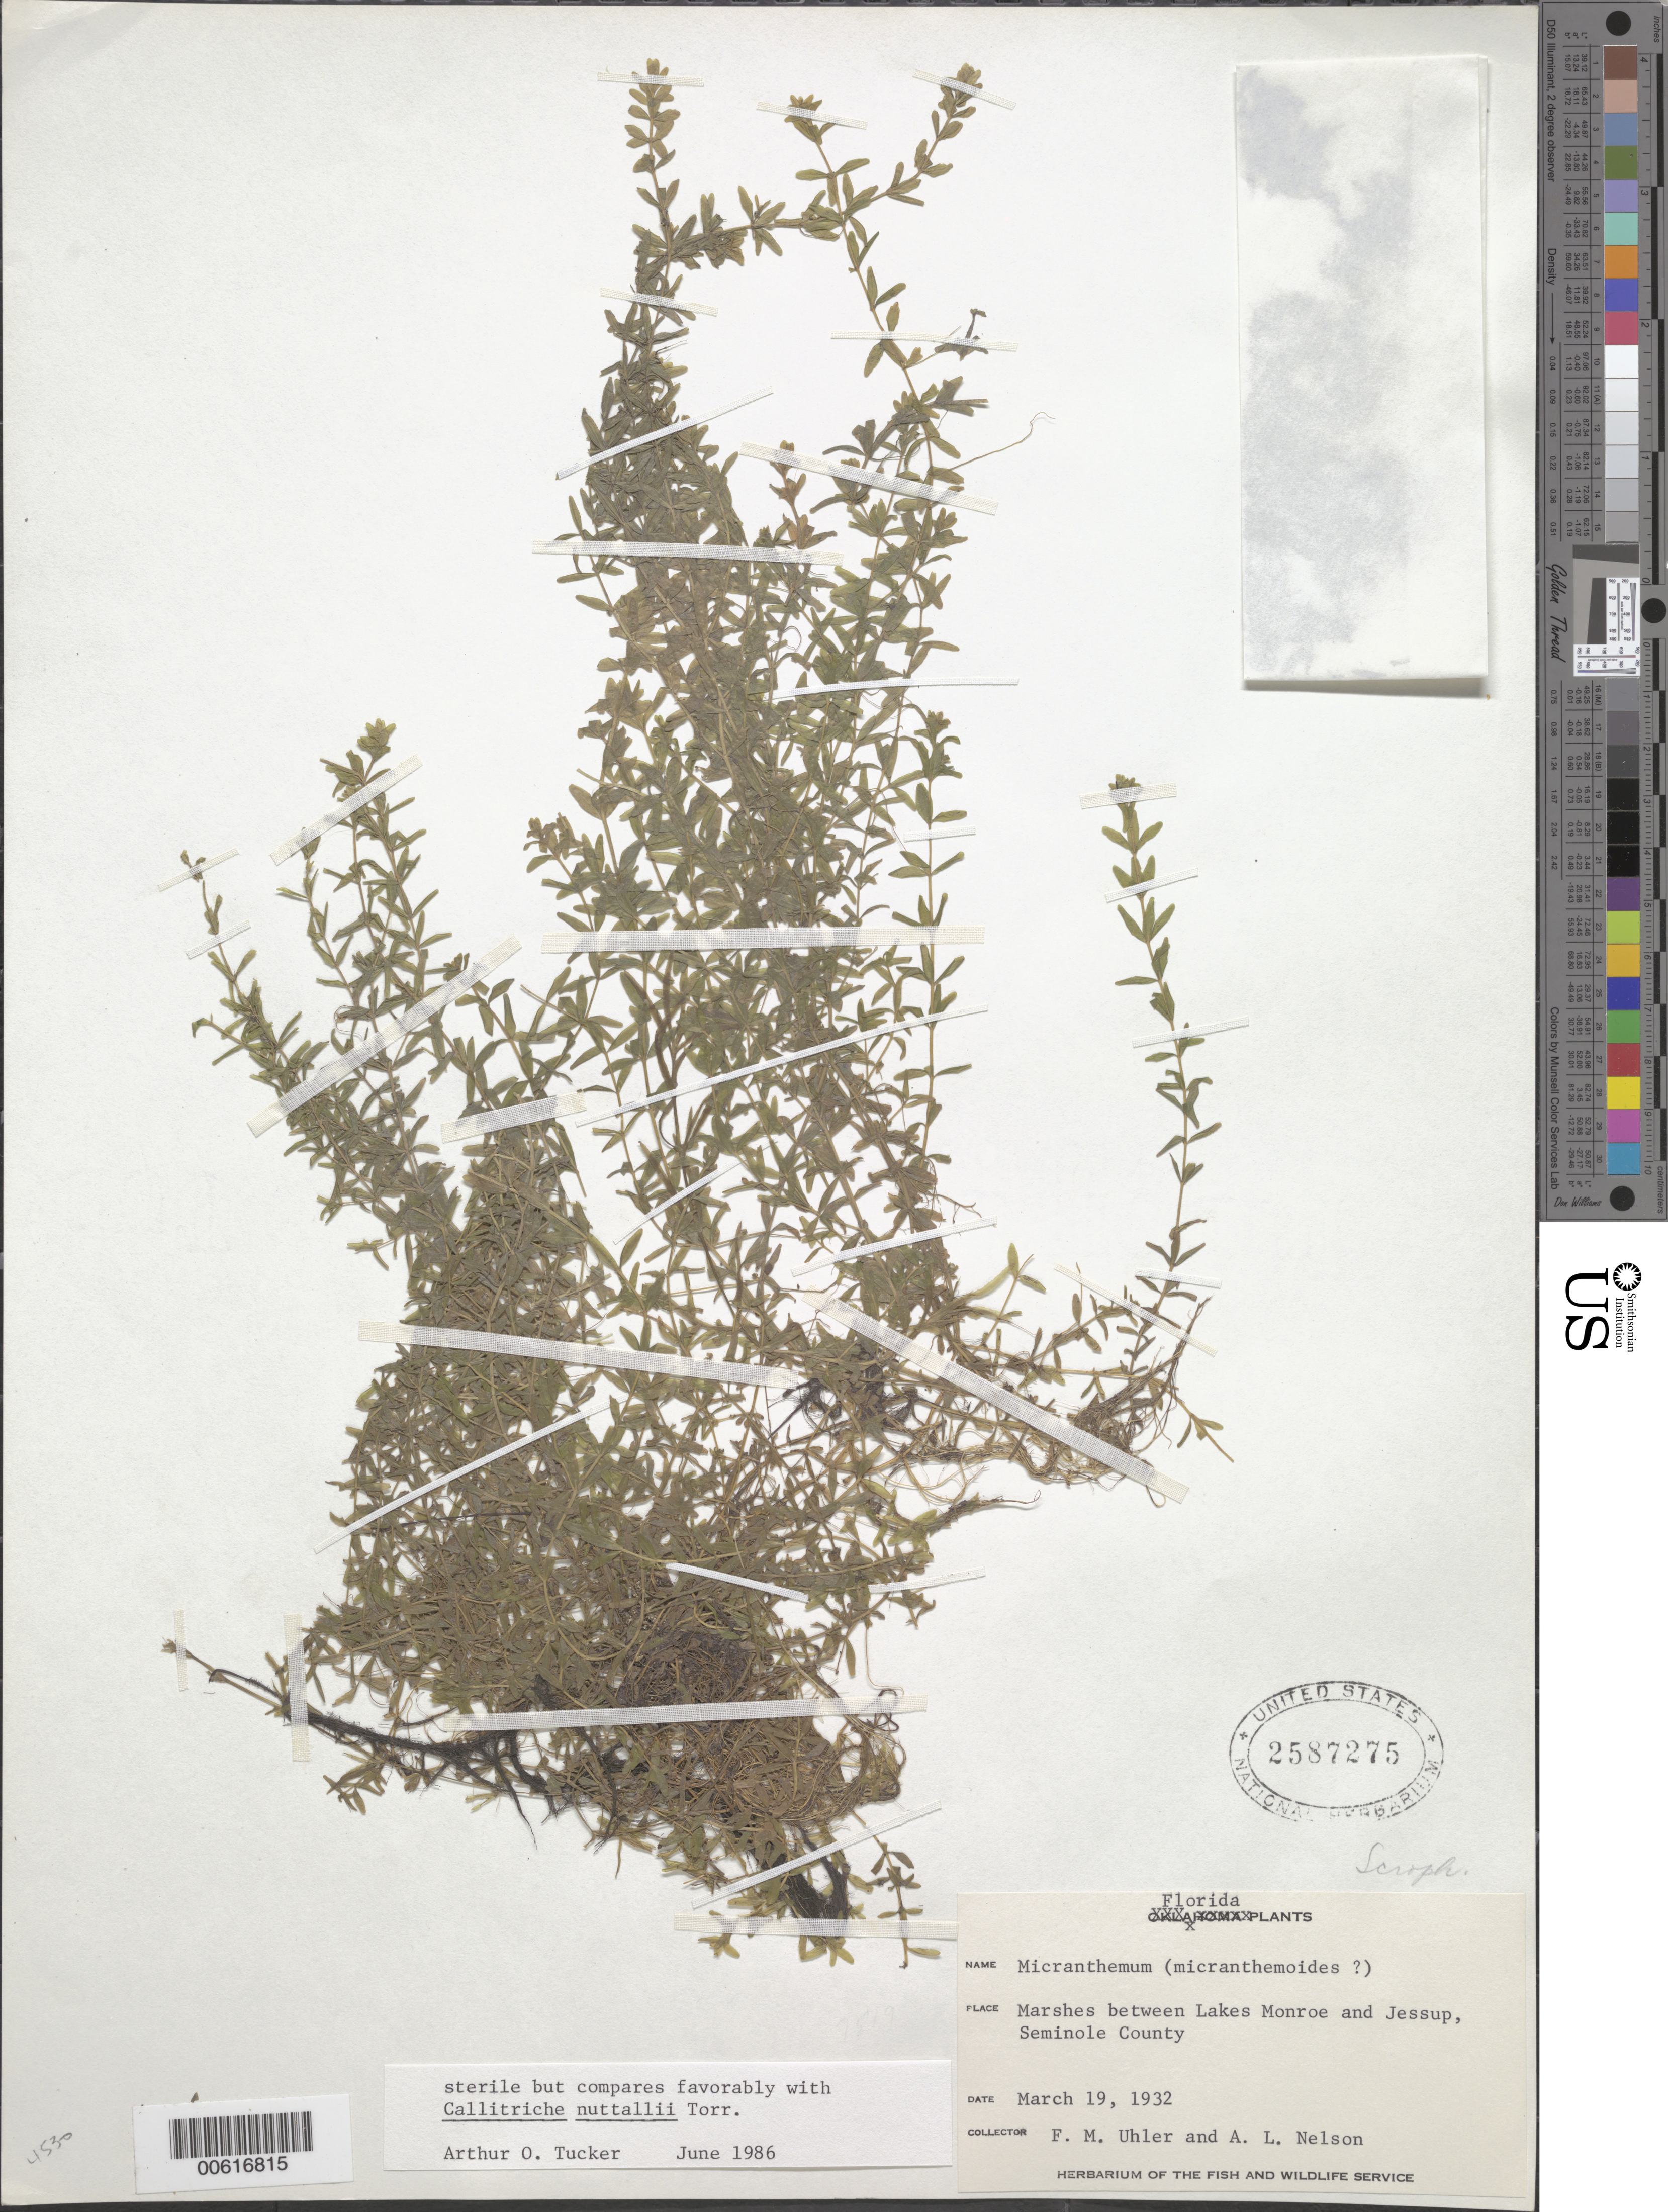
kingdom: Plantae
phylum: Tracheophyta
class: Magnoliopsida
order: Lamiales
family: Plantaginaceae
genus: Callitriche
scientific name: Callitriche nuttallii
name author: Torr.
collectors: F. M. Uhler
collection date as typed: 19 Mar 1932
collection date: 1932-03-19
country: United States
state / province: Florida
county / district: Seminole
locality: Lake Monroe and Jessup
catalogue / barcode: US 2587275